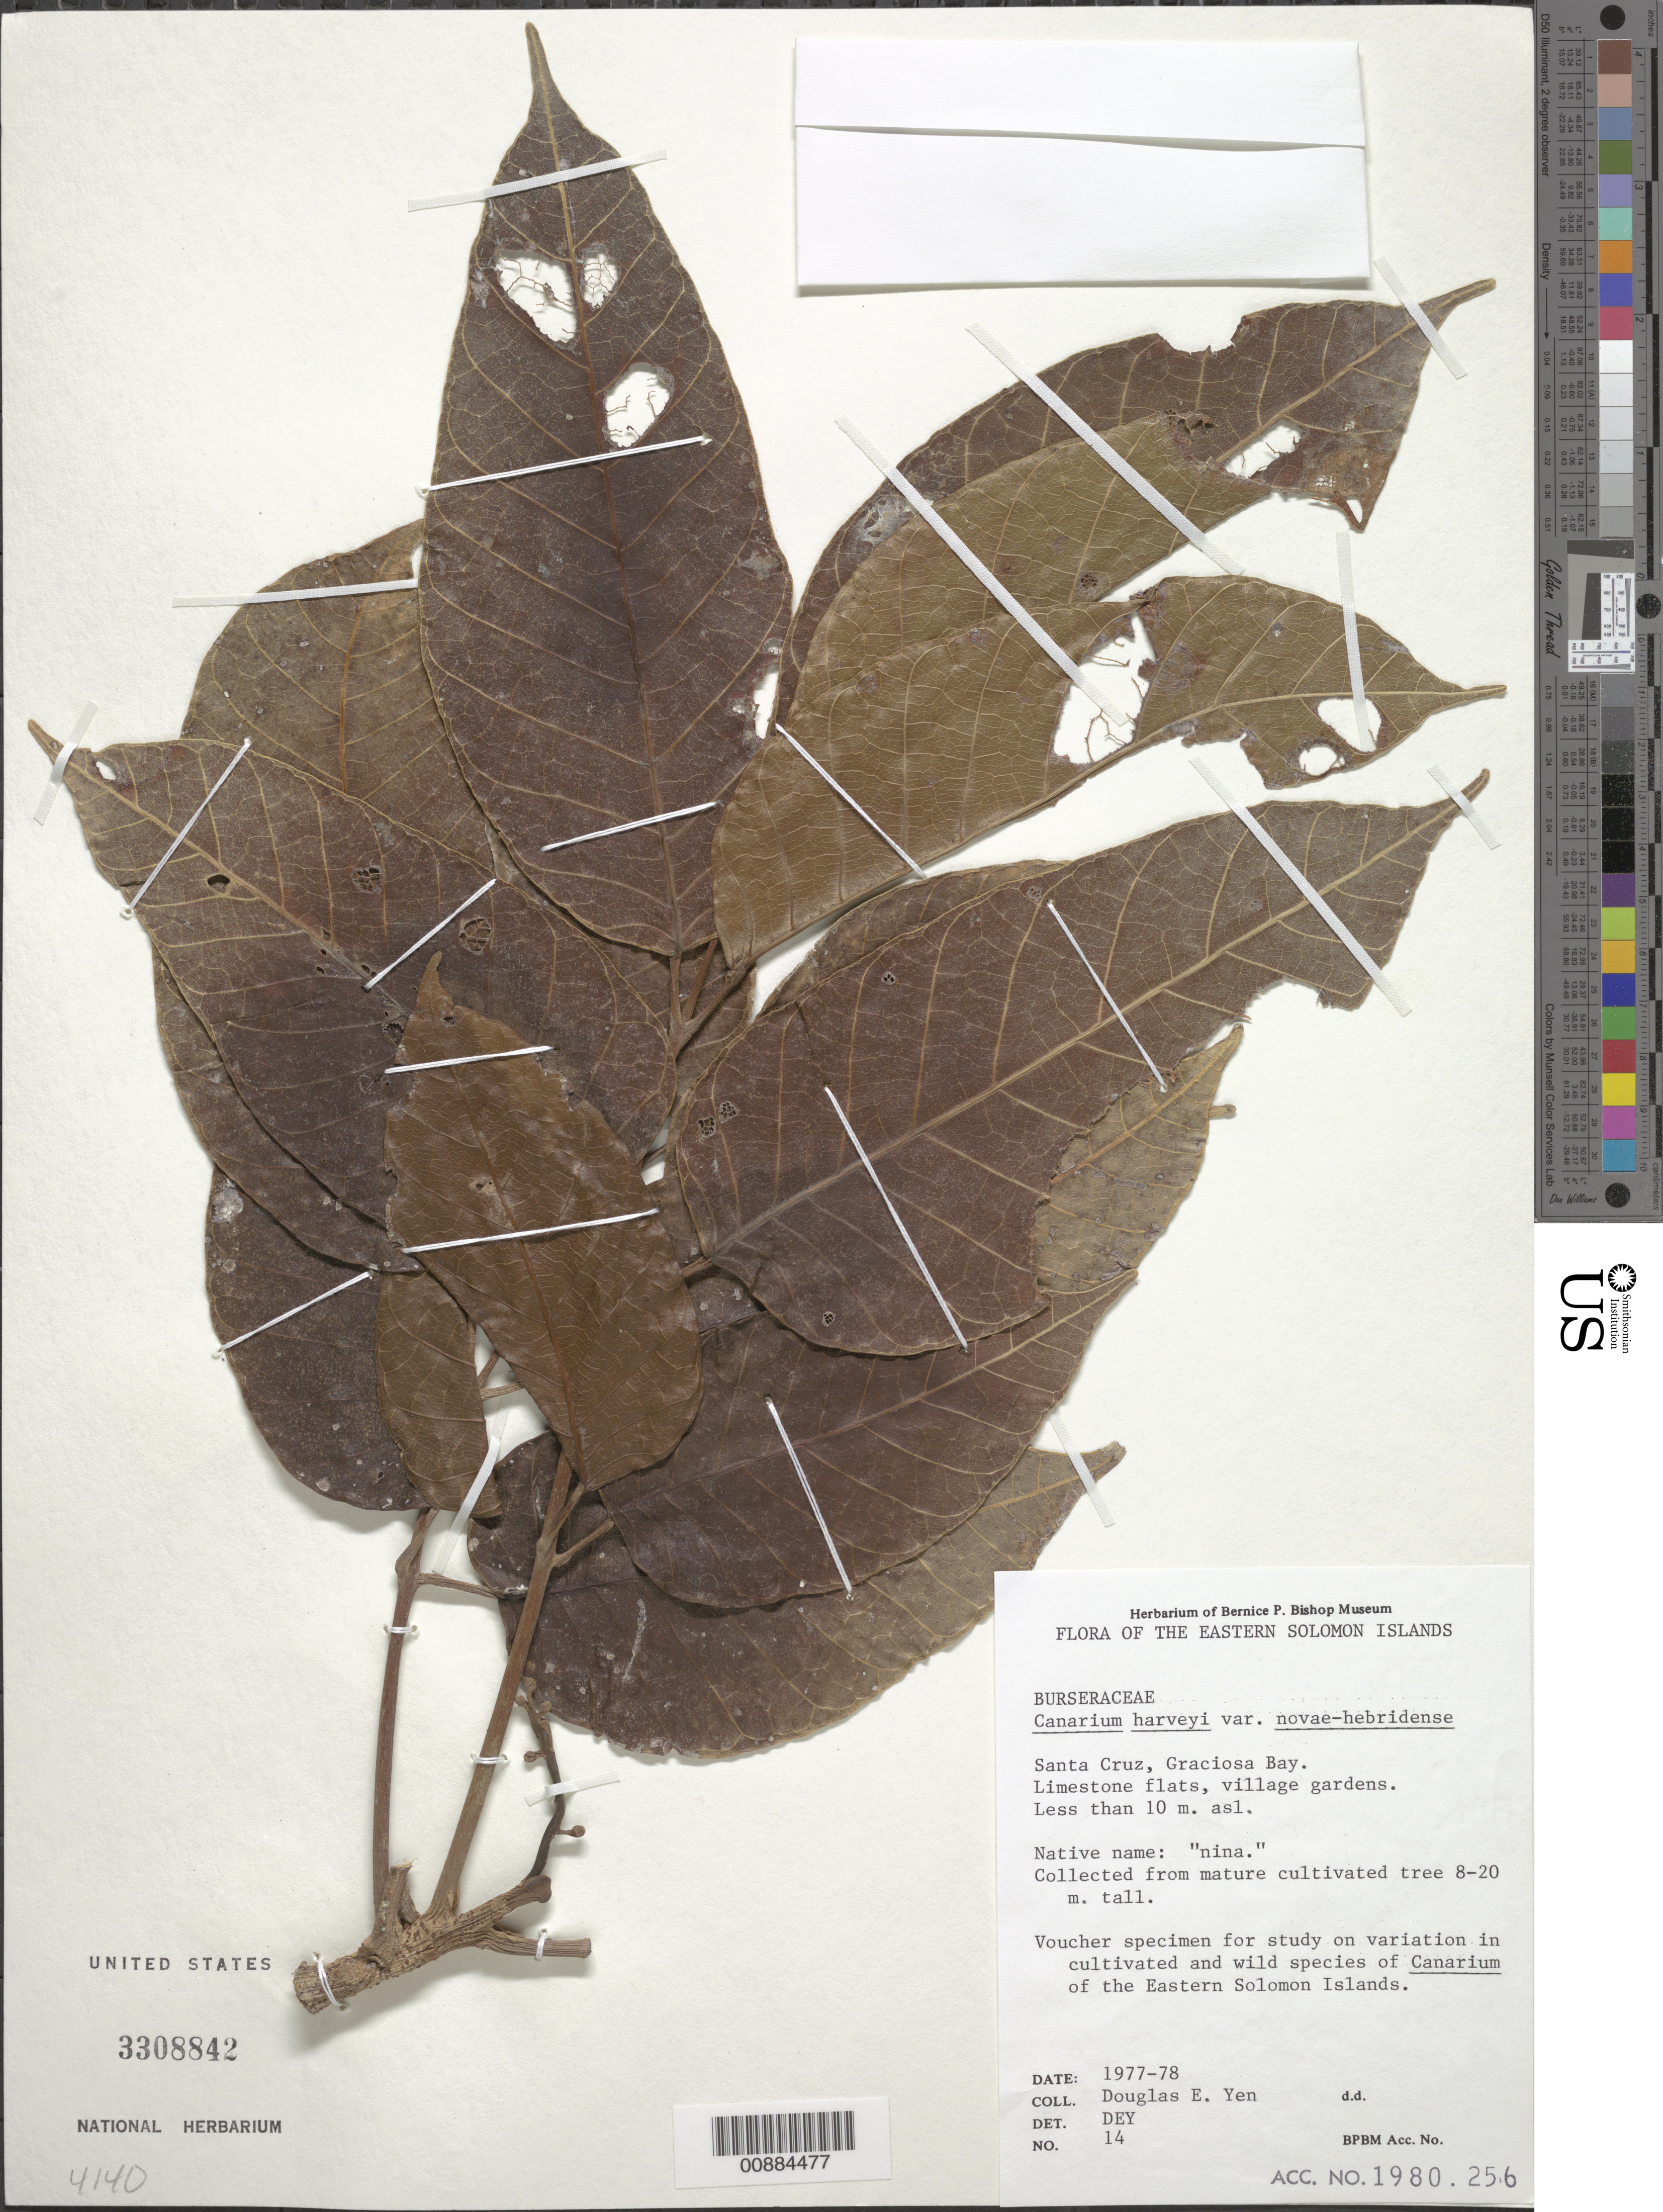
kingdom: Plantae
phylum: Tracheophyta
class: Magnoliopsida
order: Sapindales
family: Burseraceae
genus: Canarium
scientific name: Canarium harveyi var. novae-hebridense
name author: Leenh.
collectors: D. Yen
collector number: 14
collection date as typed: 1977 to 1978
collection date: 1977/1978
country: Solomon Islands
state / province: Temotu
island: Nendö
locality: Gracious Bay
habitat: Limestone flats, village gardens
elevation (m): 10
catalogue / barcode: US 3308842